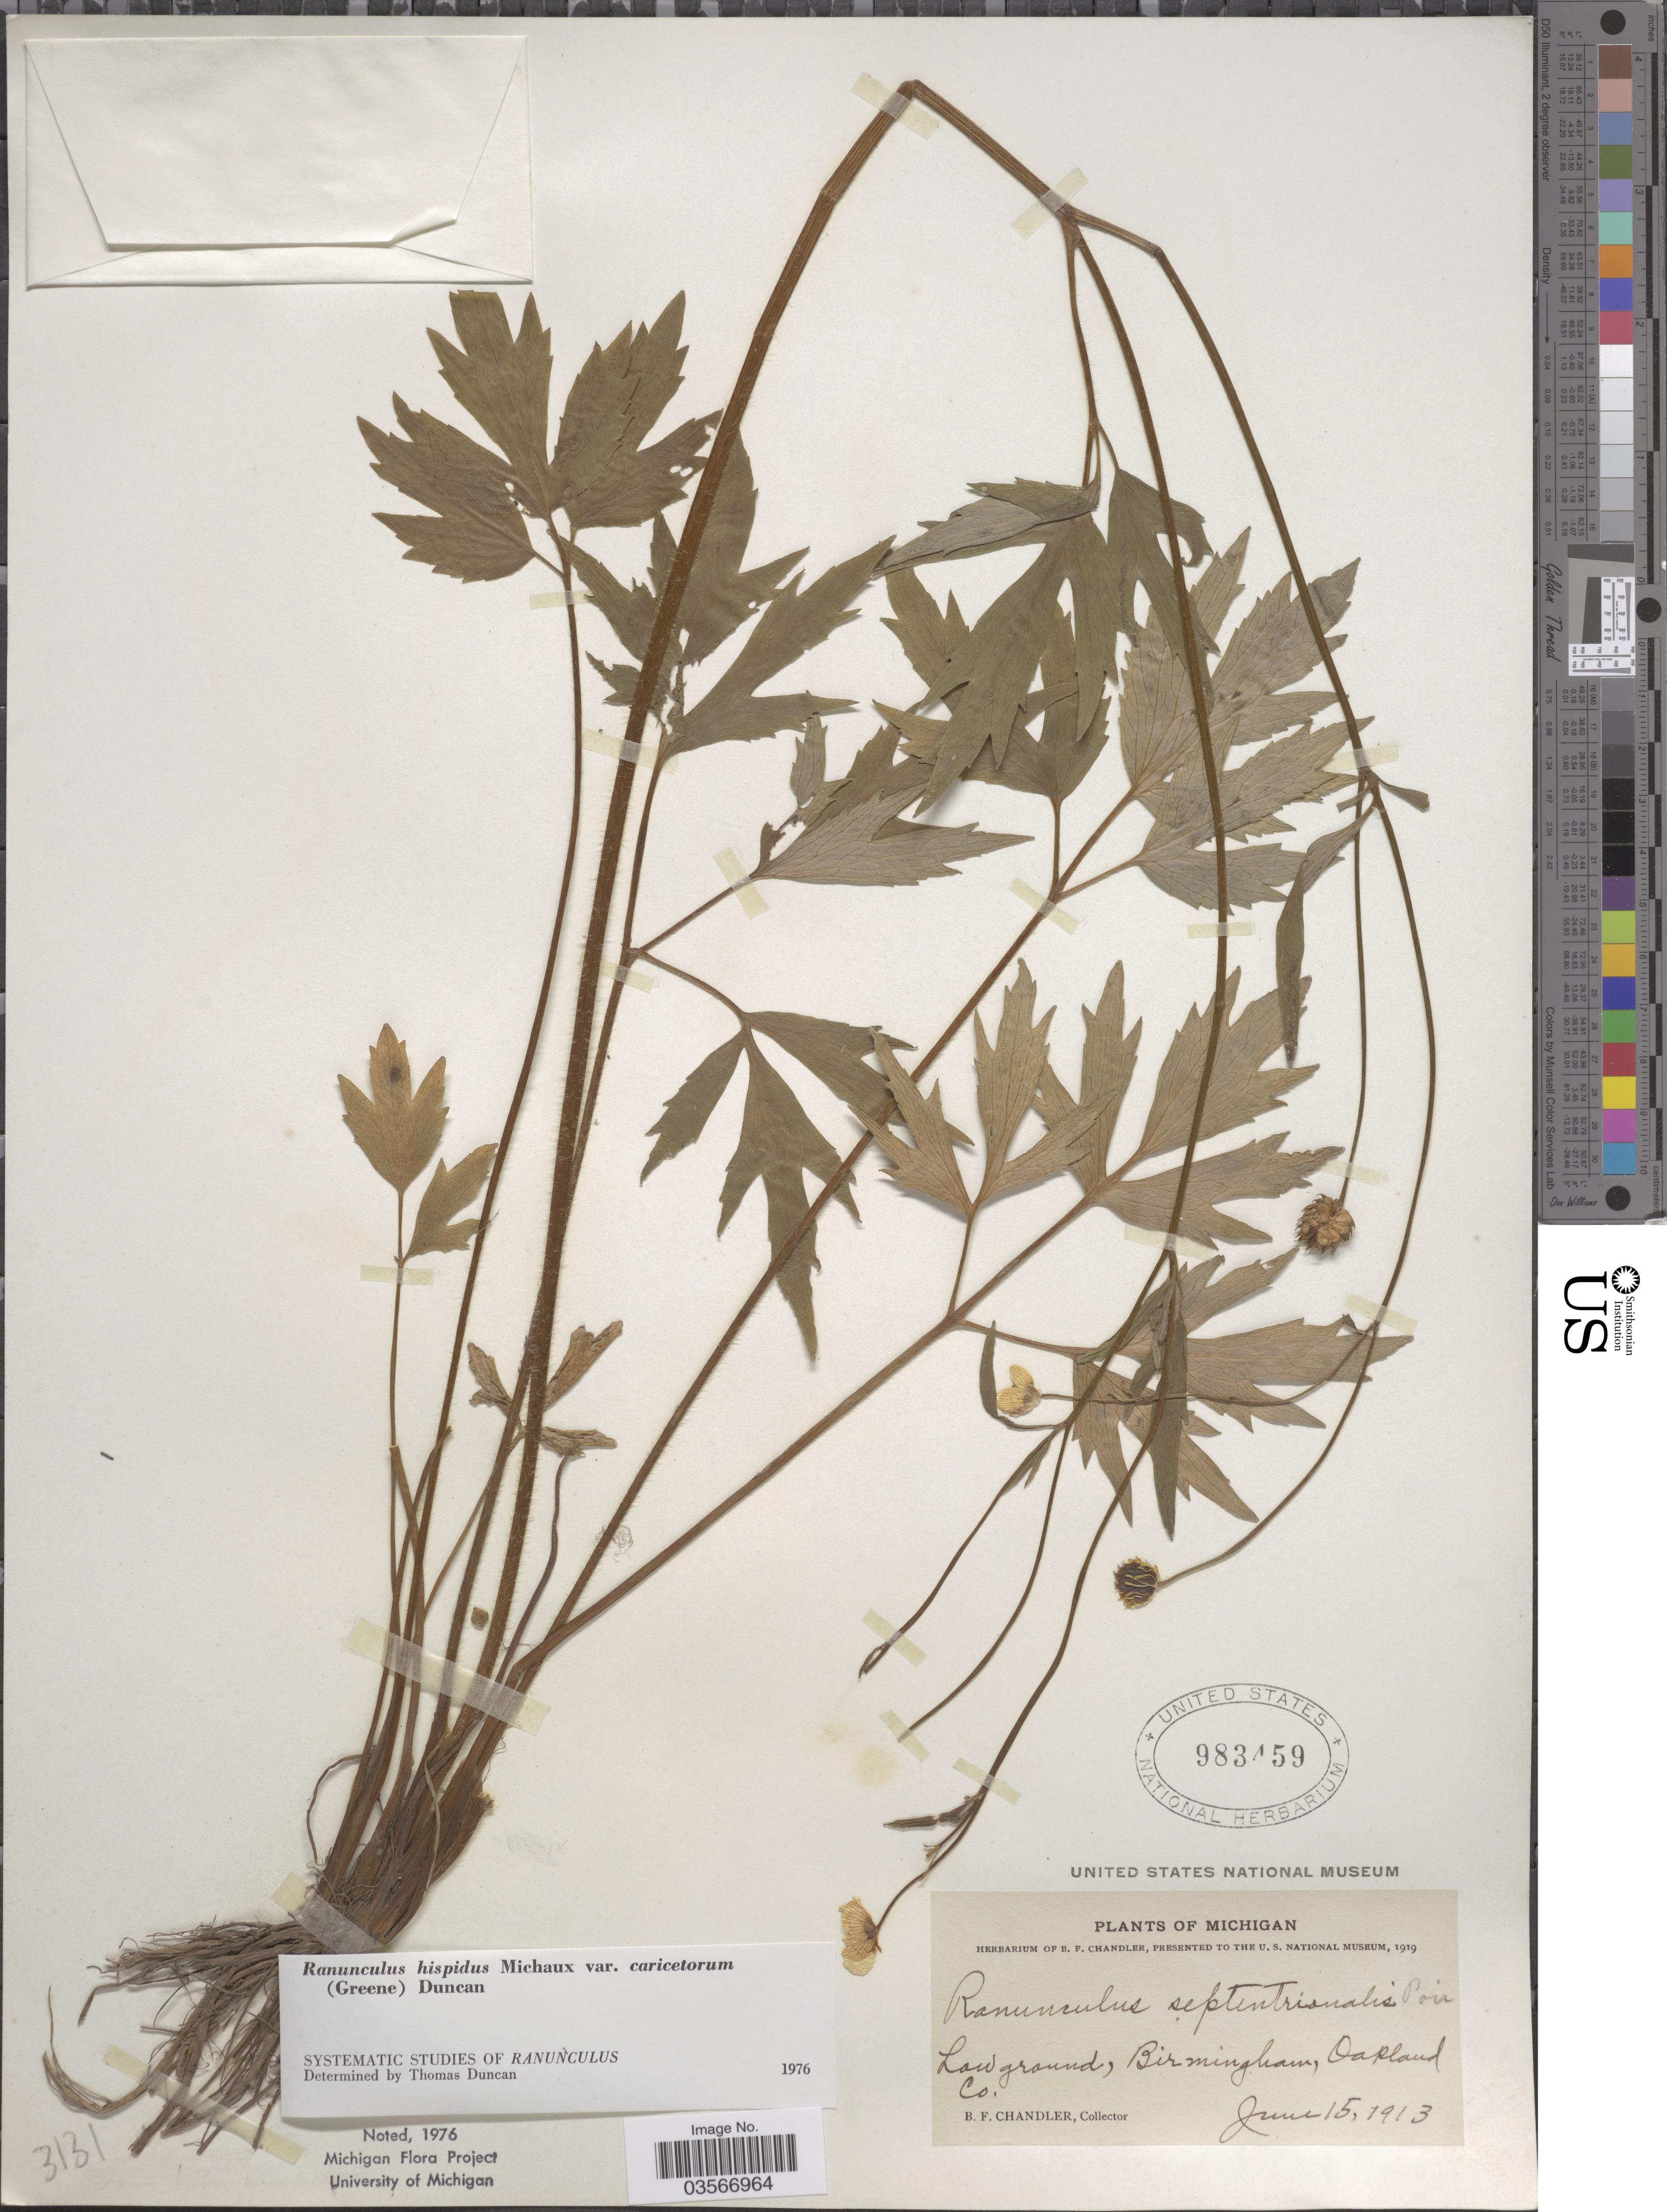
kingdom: Plantae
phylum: Tracheophyta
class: Magnoliopsida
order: Ranunculales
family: Ranunculaceae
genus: Ranunculus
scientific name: Ranunculus hispidus var. caricetorum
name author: Michx.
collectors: B. F. Chandler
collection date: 1913-06-15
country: United States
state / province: Michigan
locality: Low ground, Birmingham, Oakland Co.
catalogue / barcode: US 983459